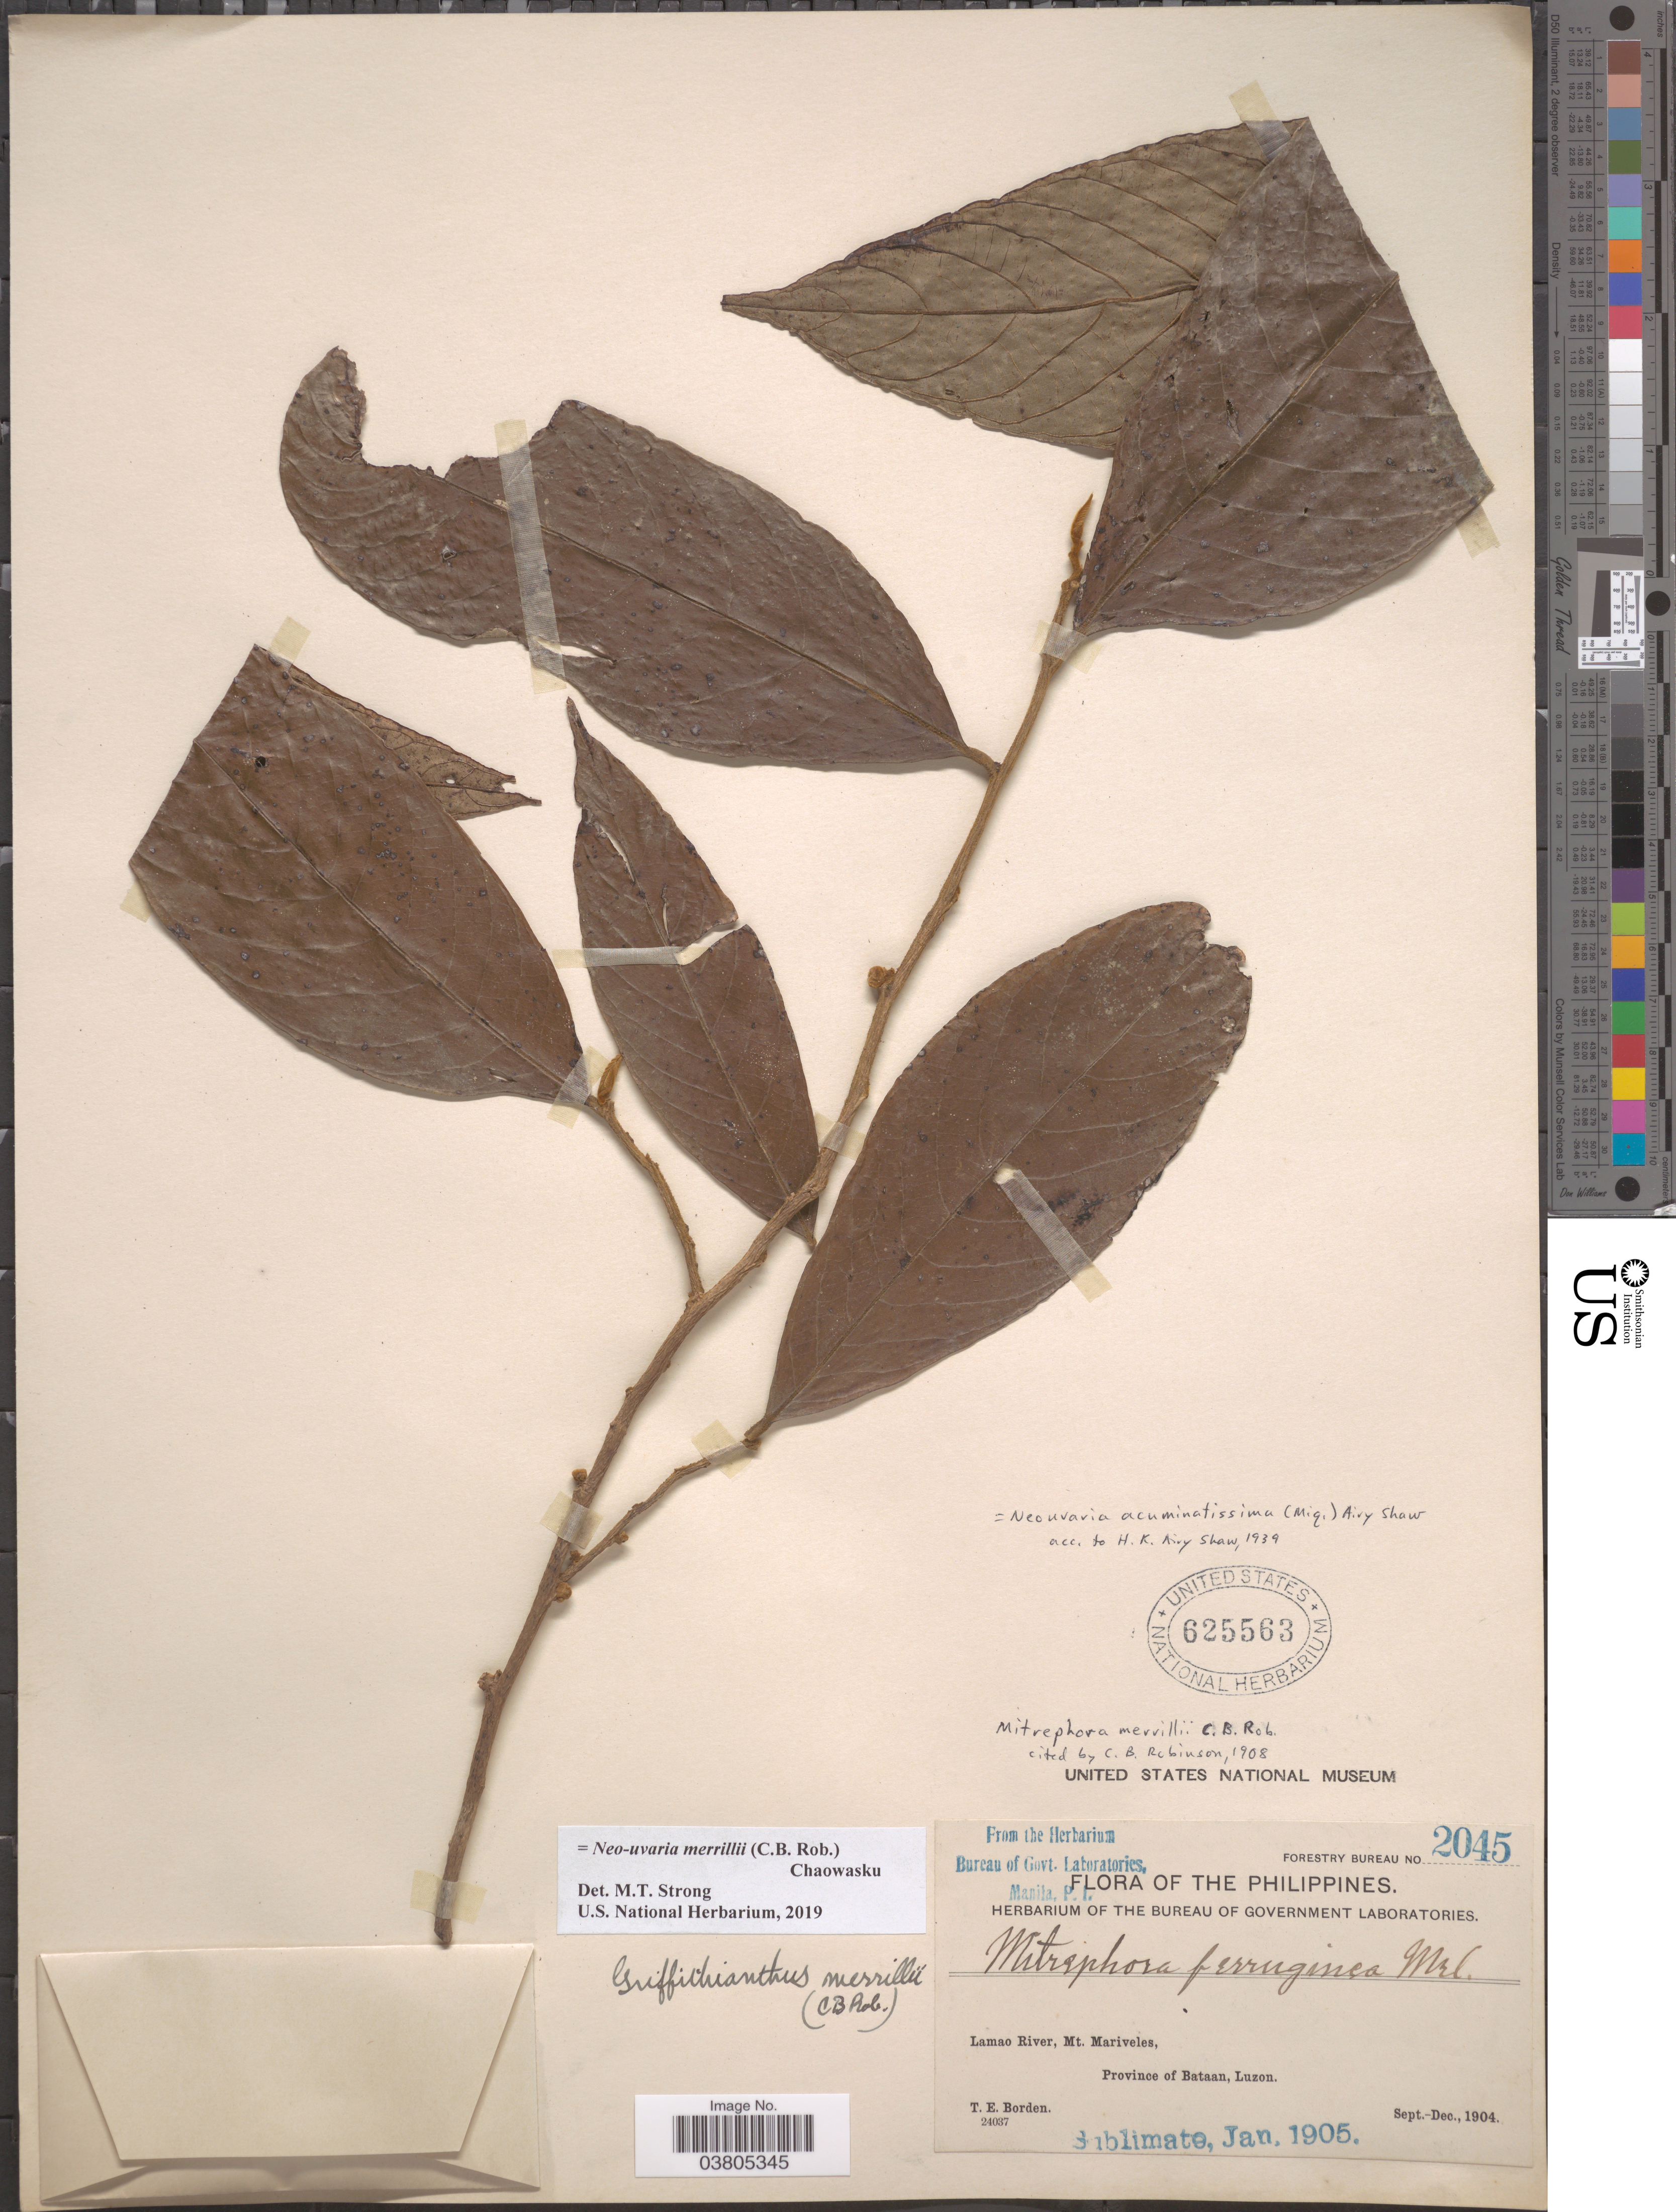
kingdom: Plantae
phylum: Tracheophyta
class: Magnoliopsida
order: Magnoliales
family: Annonaceae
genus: Neo-Uvaria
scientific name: Neo-uvaria merrillii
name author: (C.B. Rob.) Chaowasku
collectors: T. E. Borden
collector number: Forestry Bureau 2045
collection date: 1904-09/1904-12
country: Philippines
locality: Lamao River, Mt. Mariveles, Province of Bataan, Luzon.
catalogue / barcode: US 625563